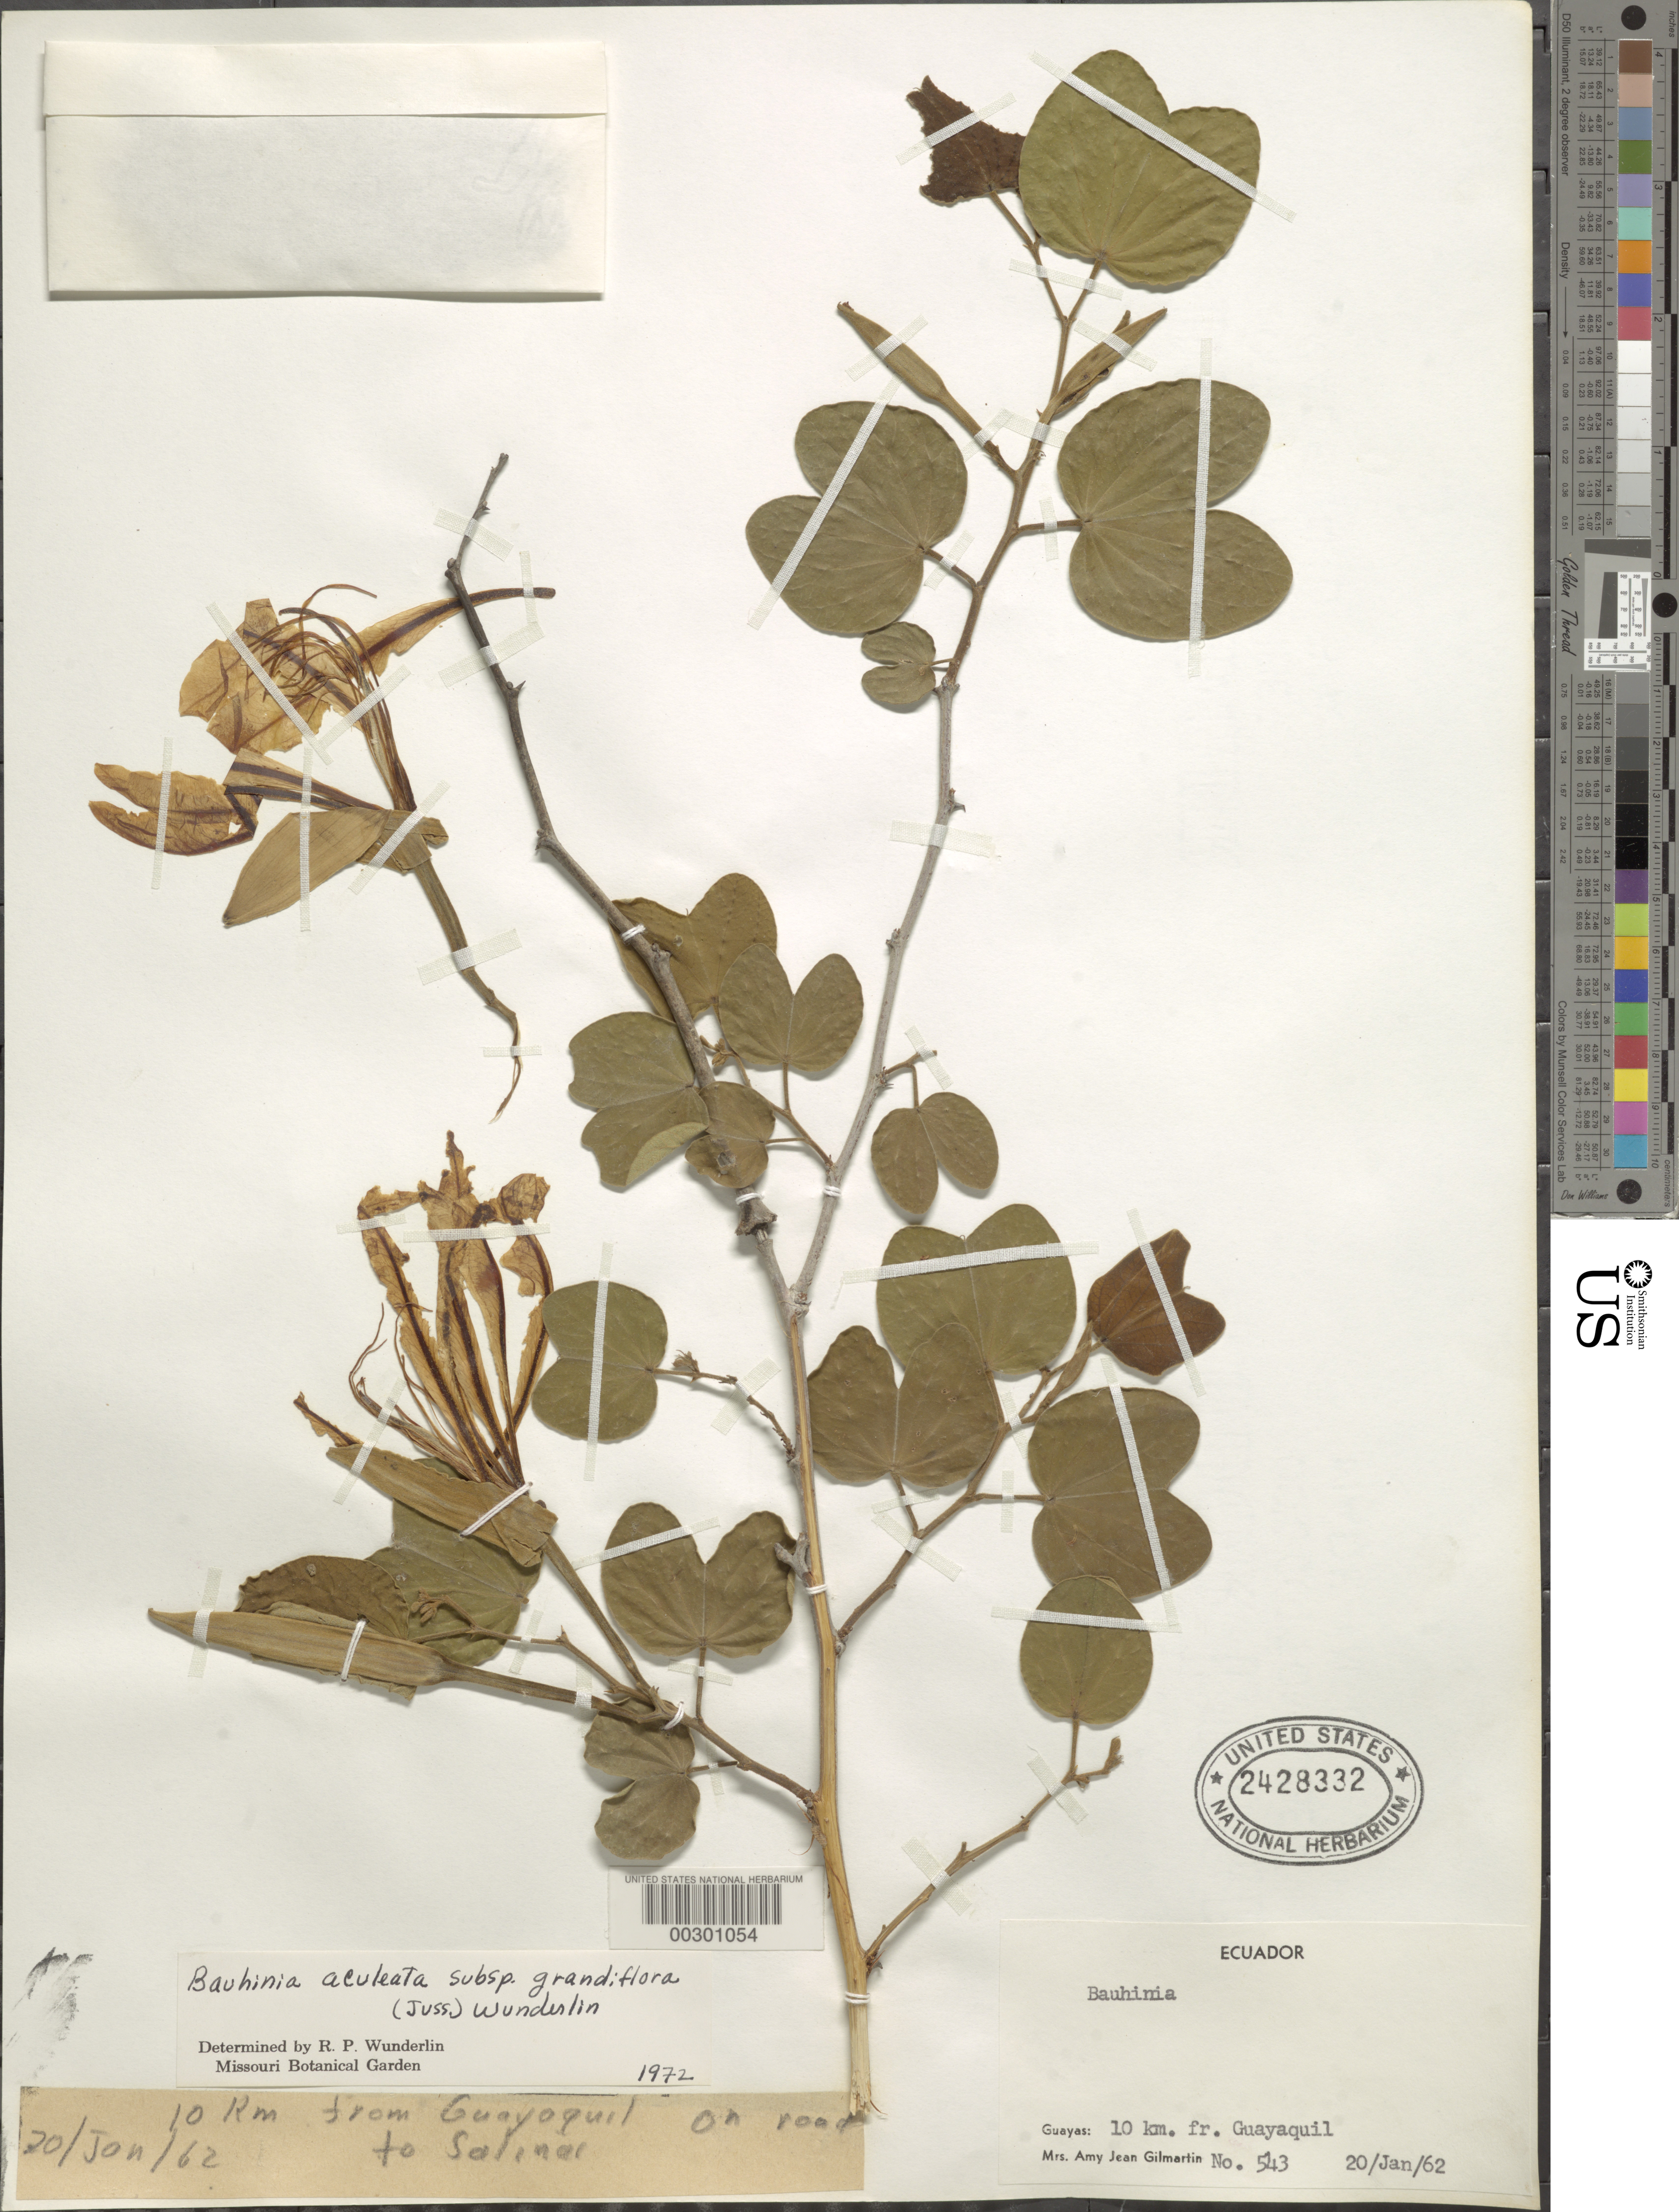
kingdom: Plantae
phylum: Tracheophyta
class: Magnoliopsida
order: Fabales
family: Fabaceae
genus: Bauhinia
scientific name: Bauhinia aculeata subsp. grandiflora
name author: (Juss.) Wunderlin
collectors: A. J. Gilmartin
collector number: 543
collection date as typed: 20 Jan 1962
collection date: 1962-01-20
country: Ecuador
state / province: Guayas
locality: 10 km from Guayaquil to Salinas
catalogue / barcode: US 2428332